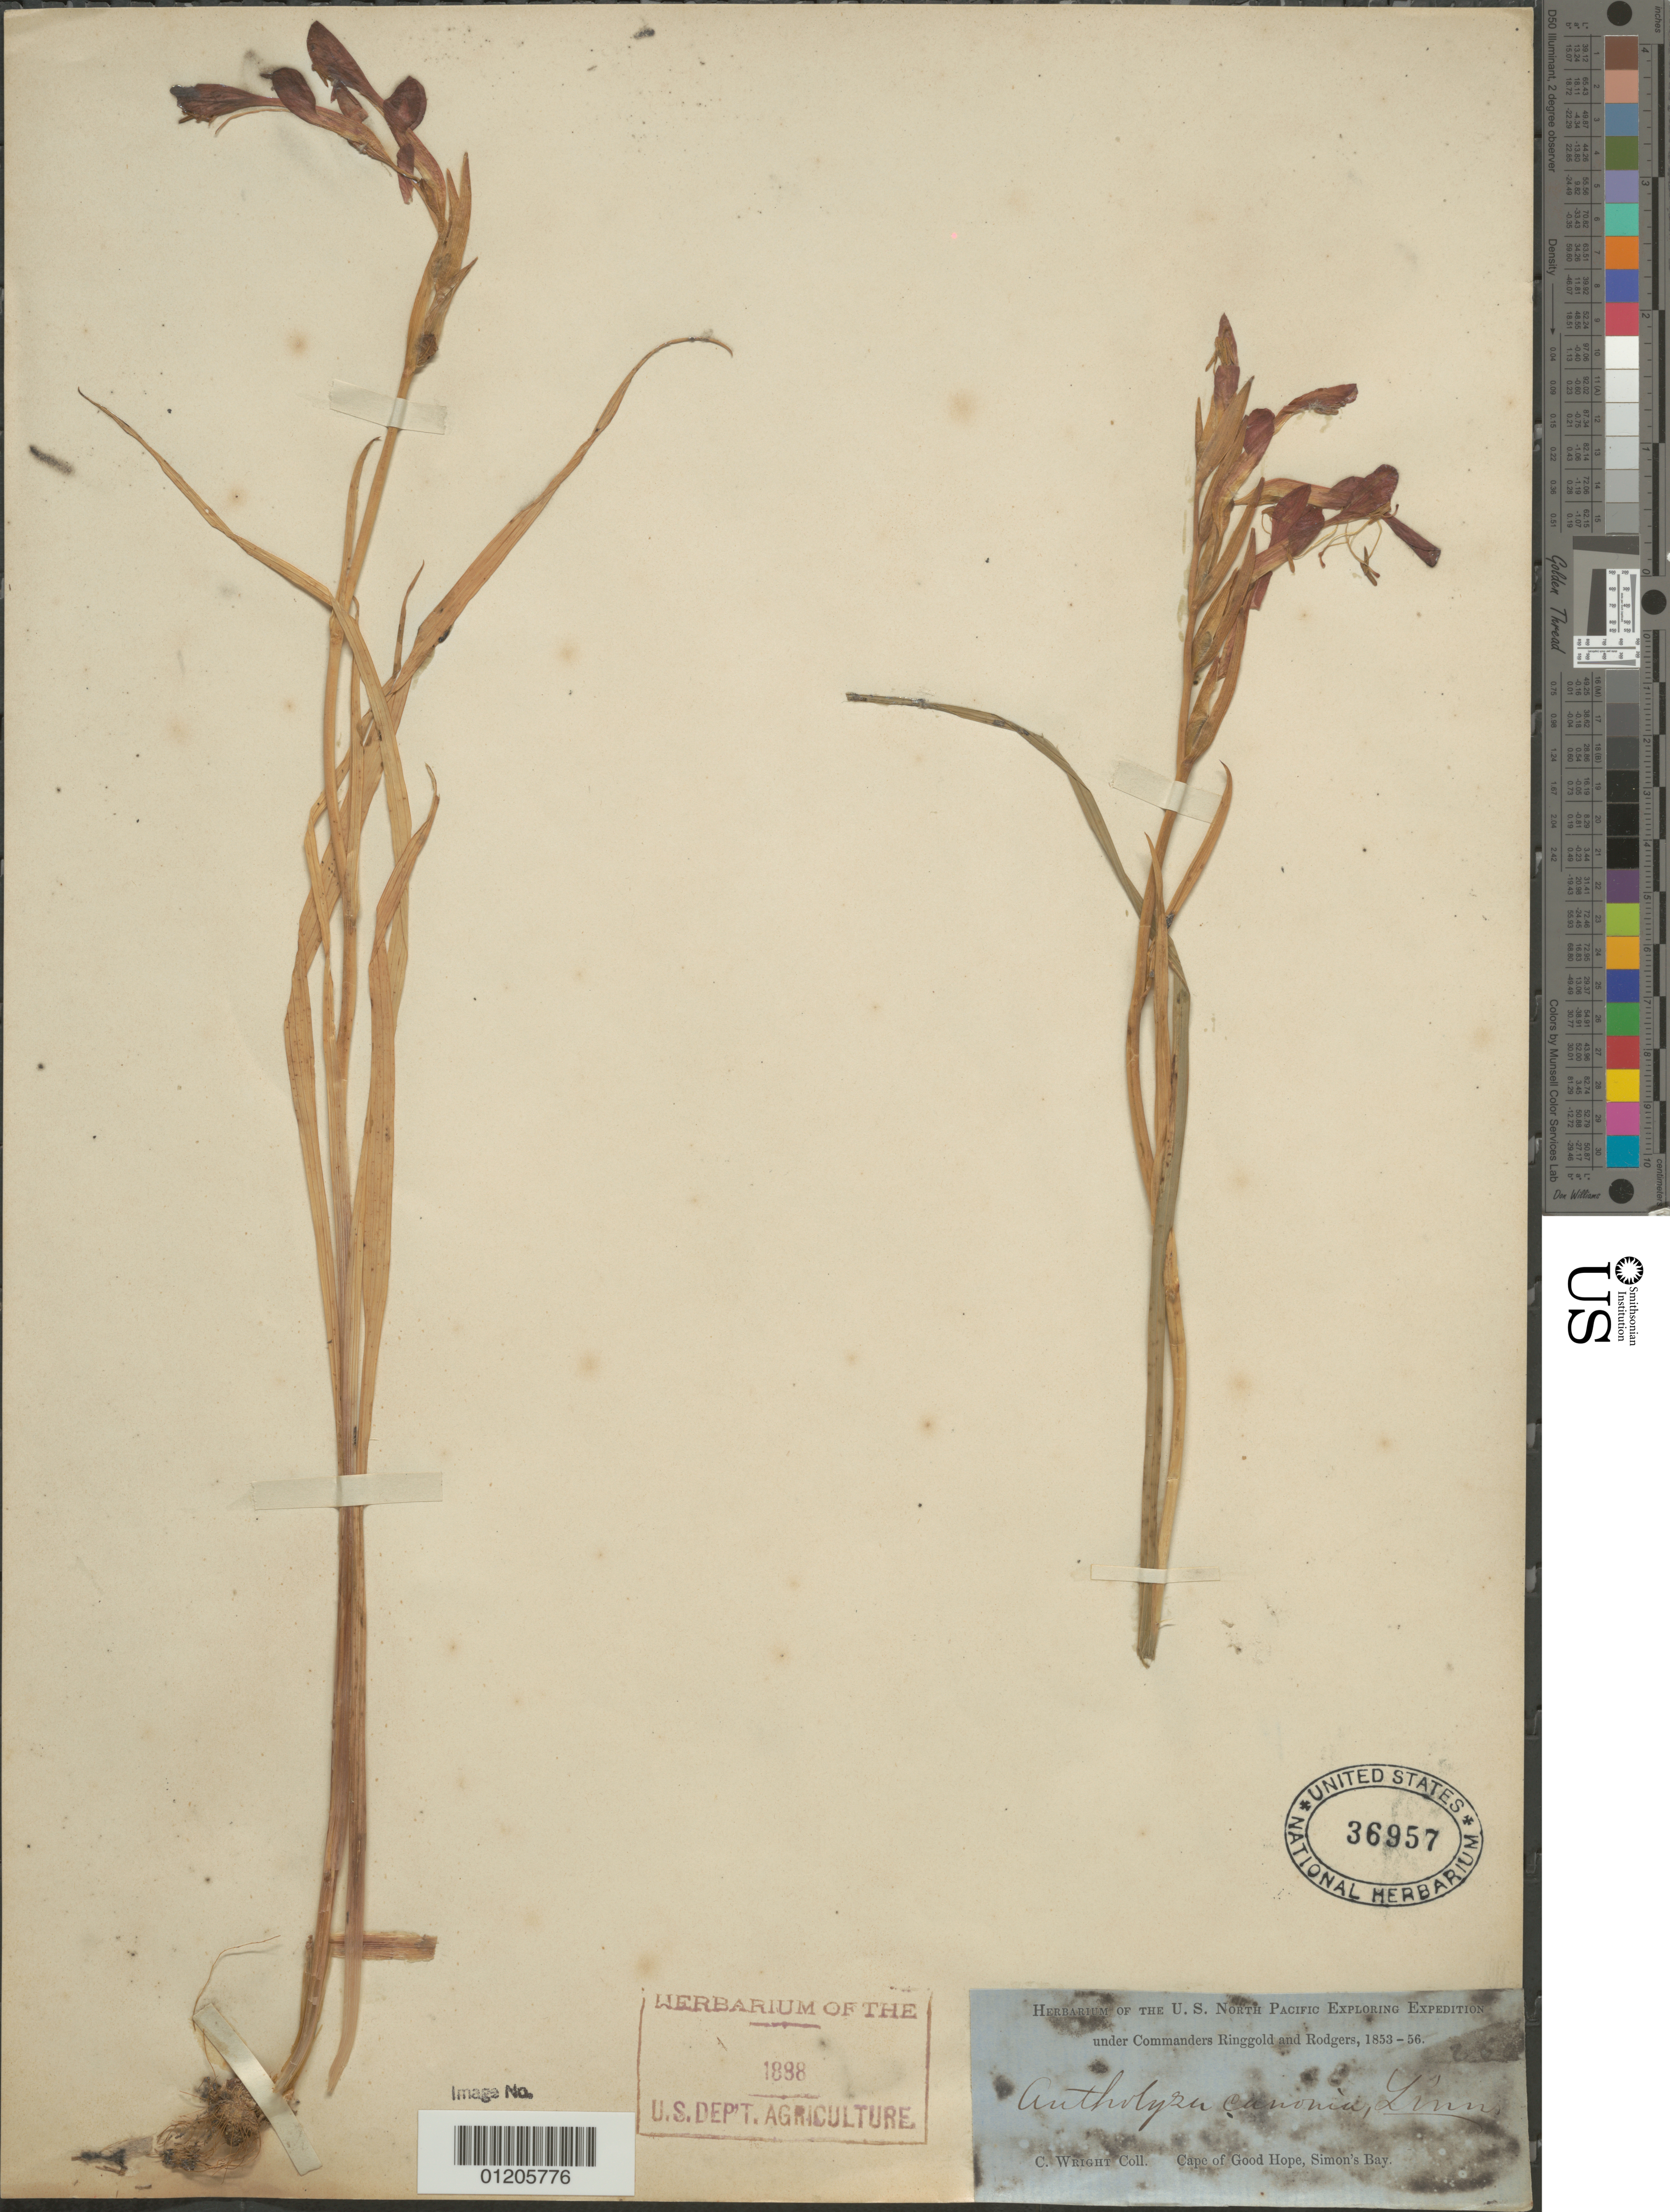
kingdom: Plantae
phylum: Tracheophyta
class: Liliopsida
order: Asparagales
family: Iridaceae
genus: Gladiolus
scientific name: Gladiolus cunonius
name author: (L.) Gaertn.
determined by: Strong, Mark T., (BOT), Smithsonian Institution - National Museum of Natural History (UNITED STATES)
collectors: C. Wright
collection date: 1853/1856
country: South Africa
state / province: Western Cape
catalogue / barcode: US 36957